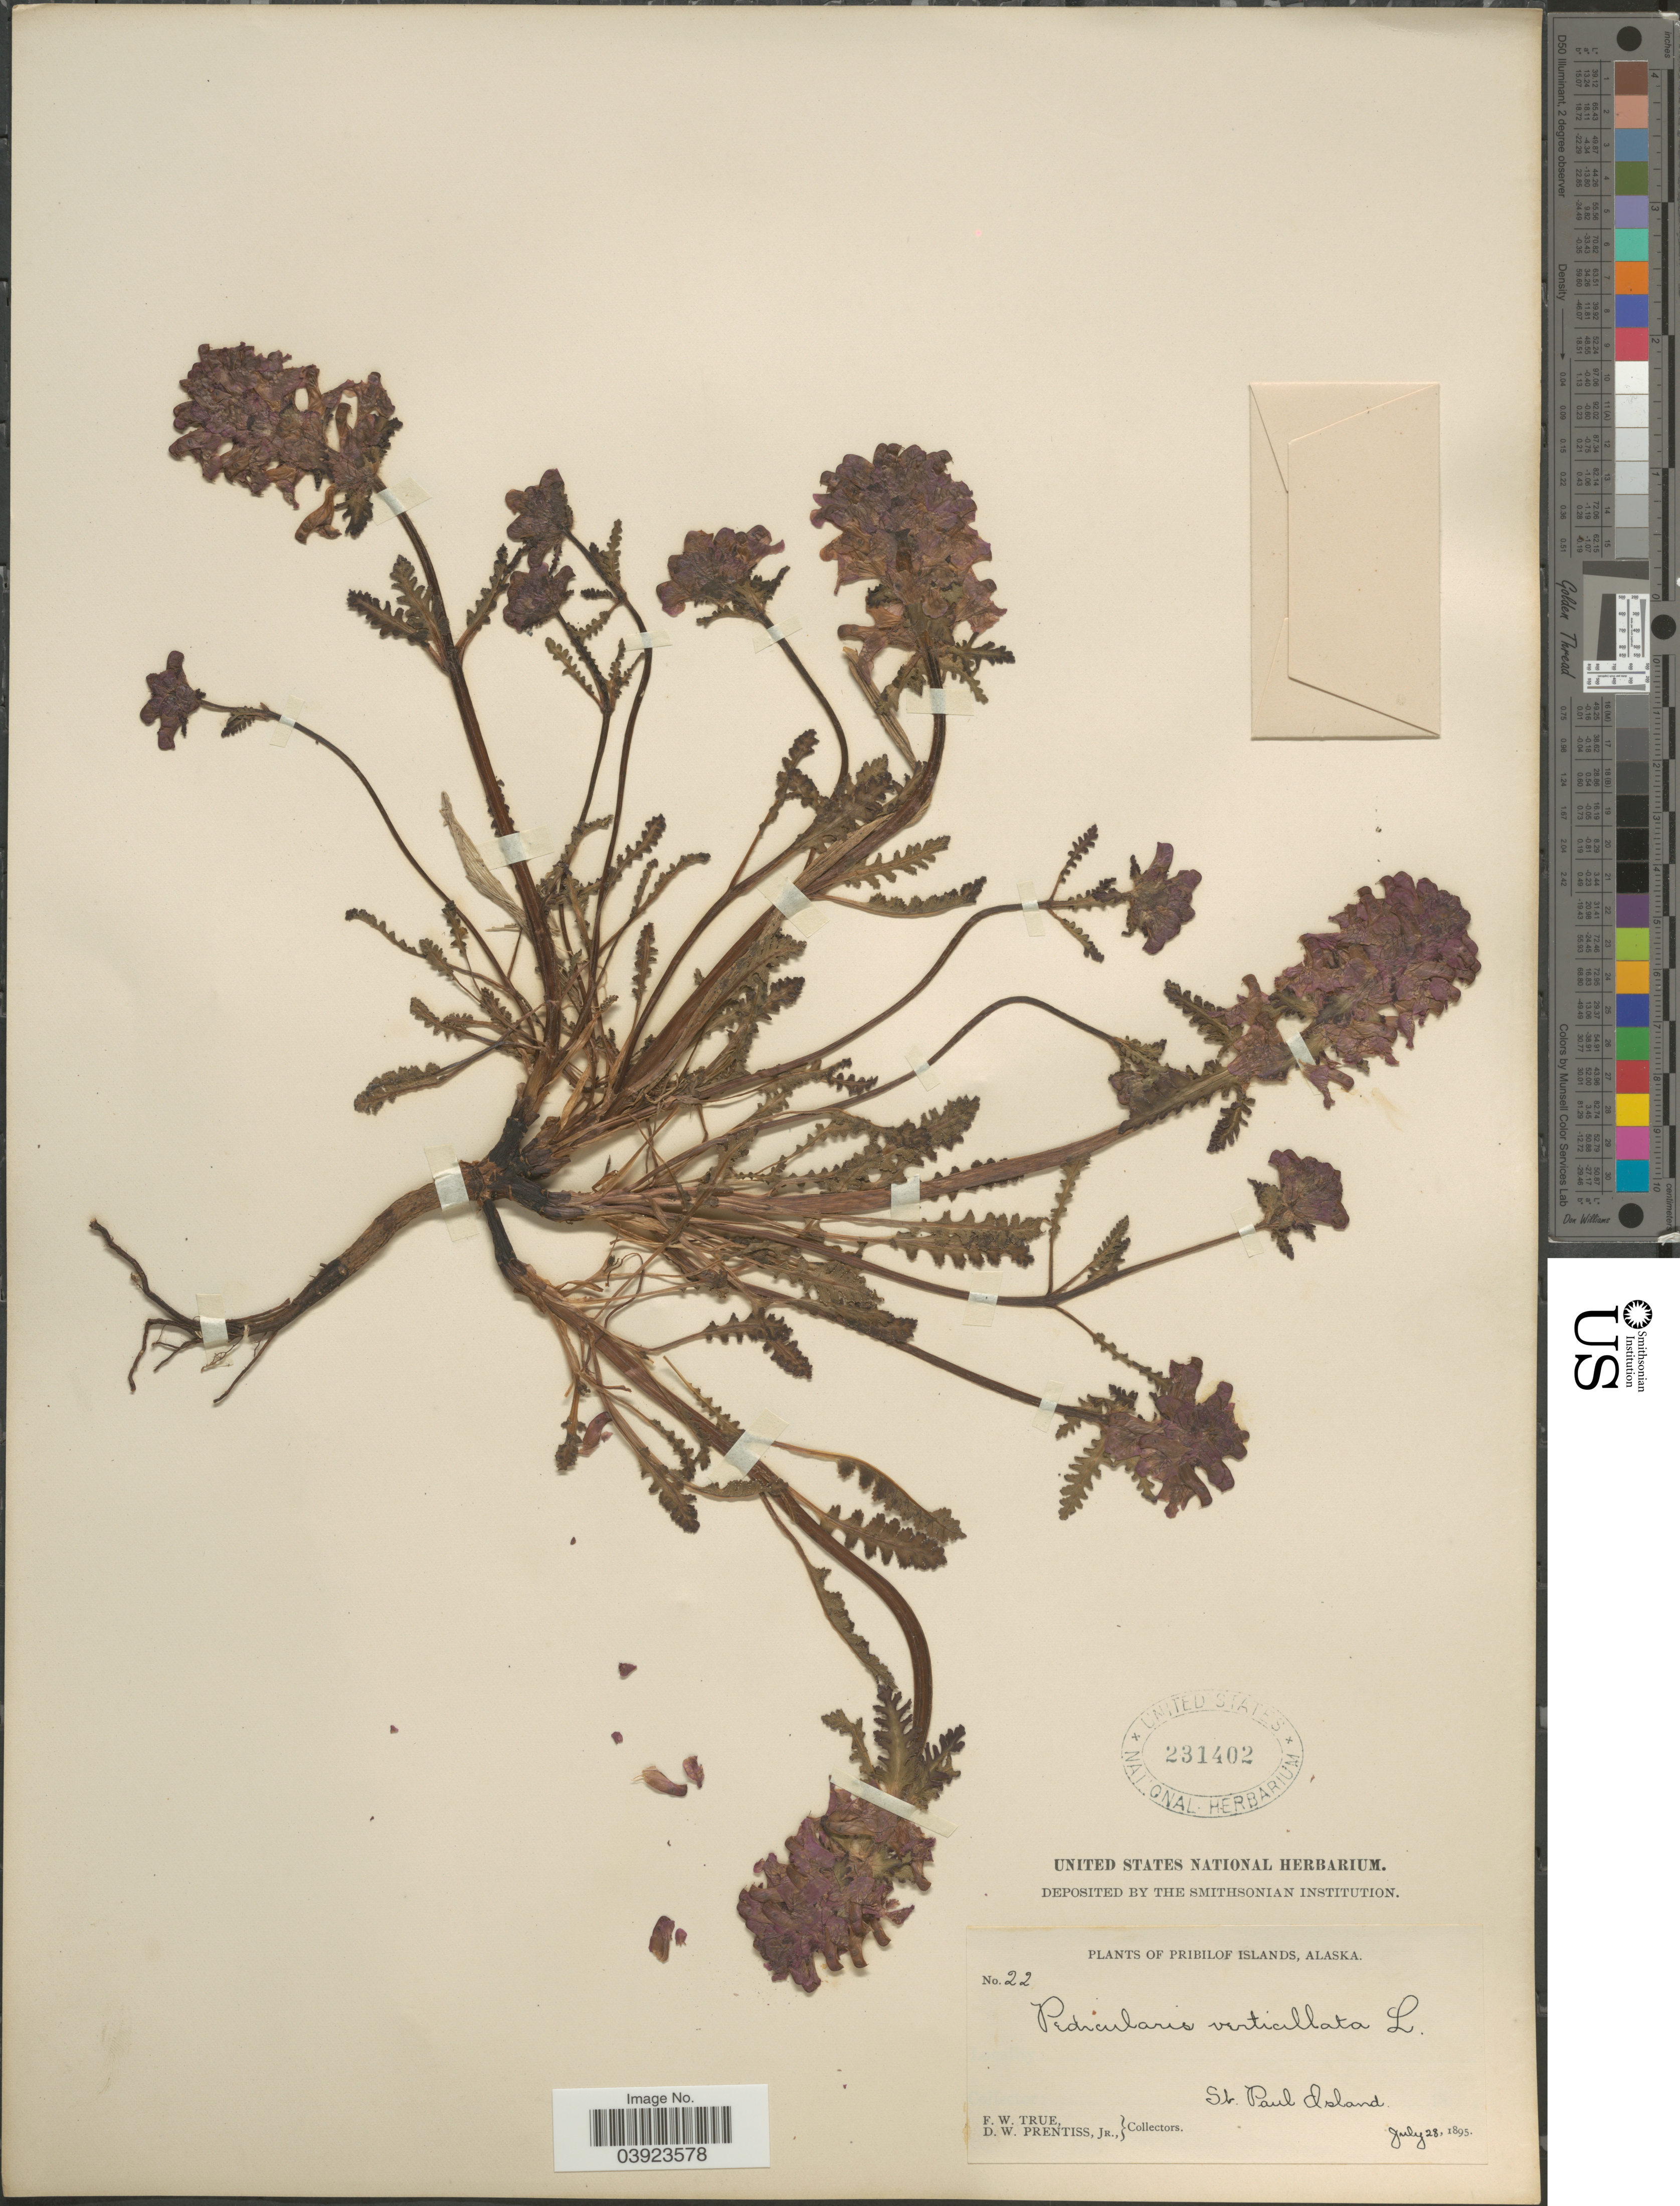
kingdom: Plantae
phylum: Tracheophyta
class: Magnoliopsida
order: Lamiales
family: Orobanchaceae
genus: Pedicularis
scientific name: Pedicularis verticillata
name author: L.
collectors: F. True & D. Prentiss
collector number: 22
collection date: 1895-07-28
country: United States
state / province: Alaska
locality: Pribilof Islands. St. Paul Island.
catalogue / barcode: US 231402